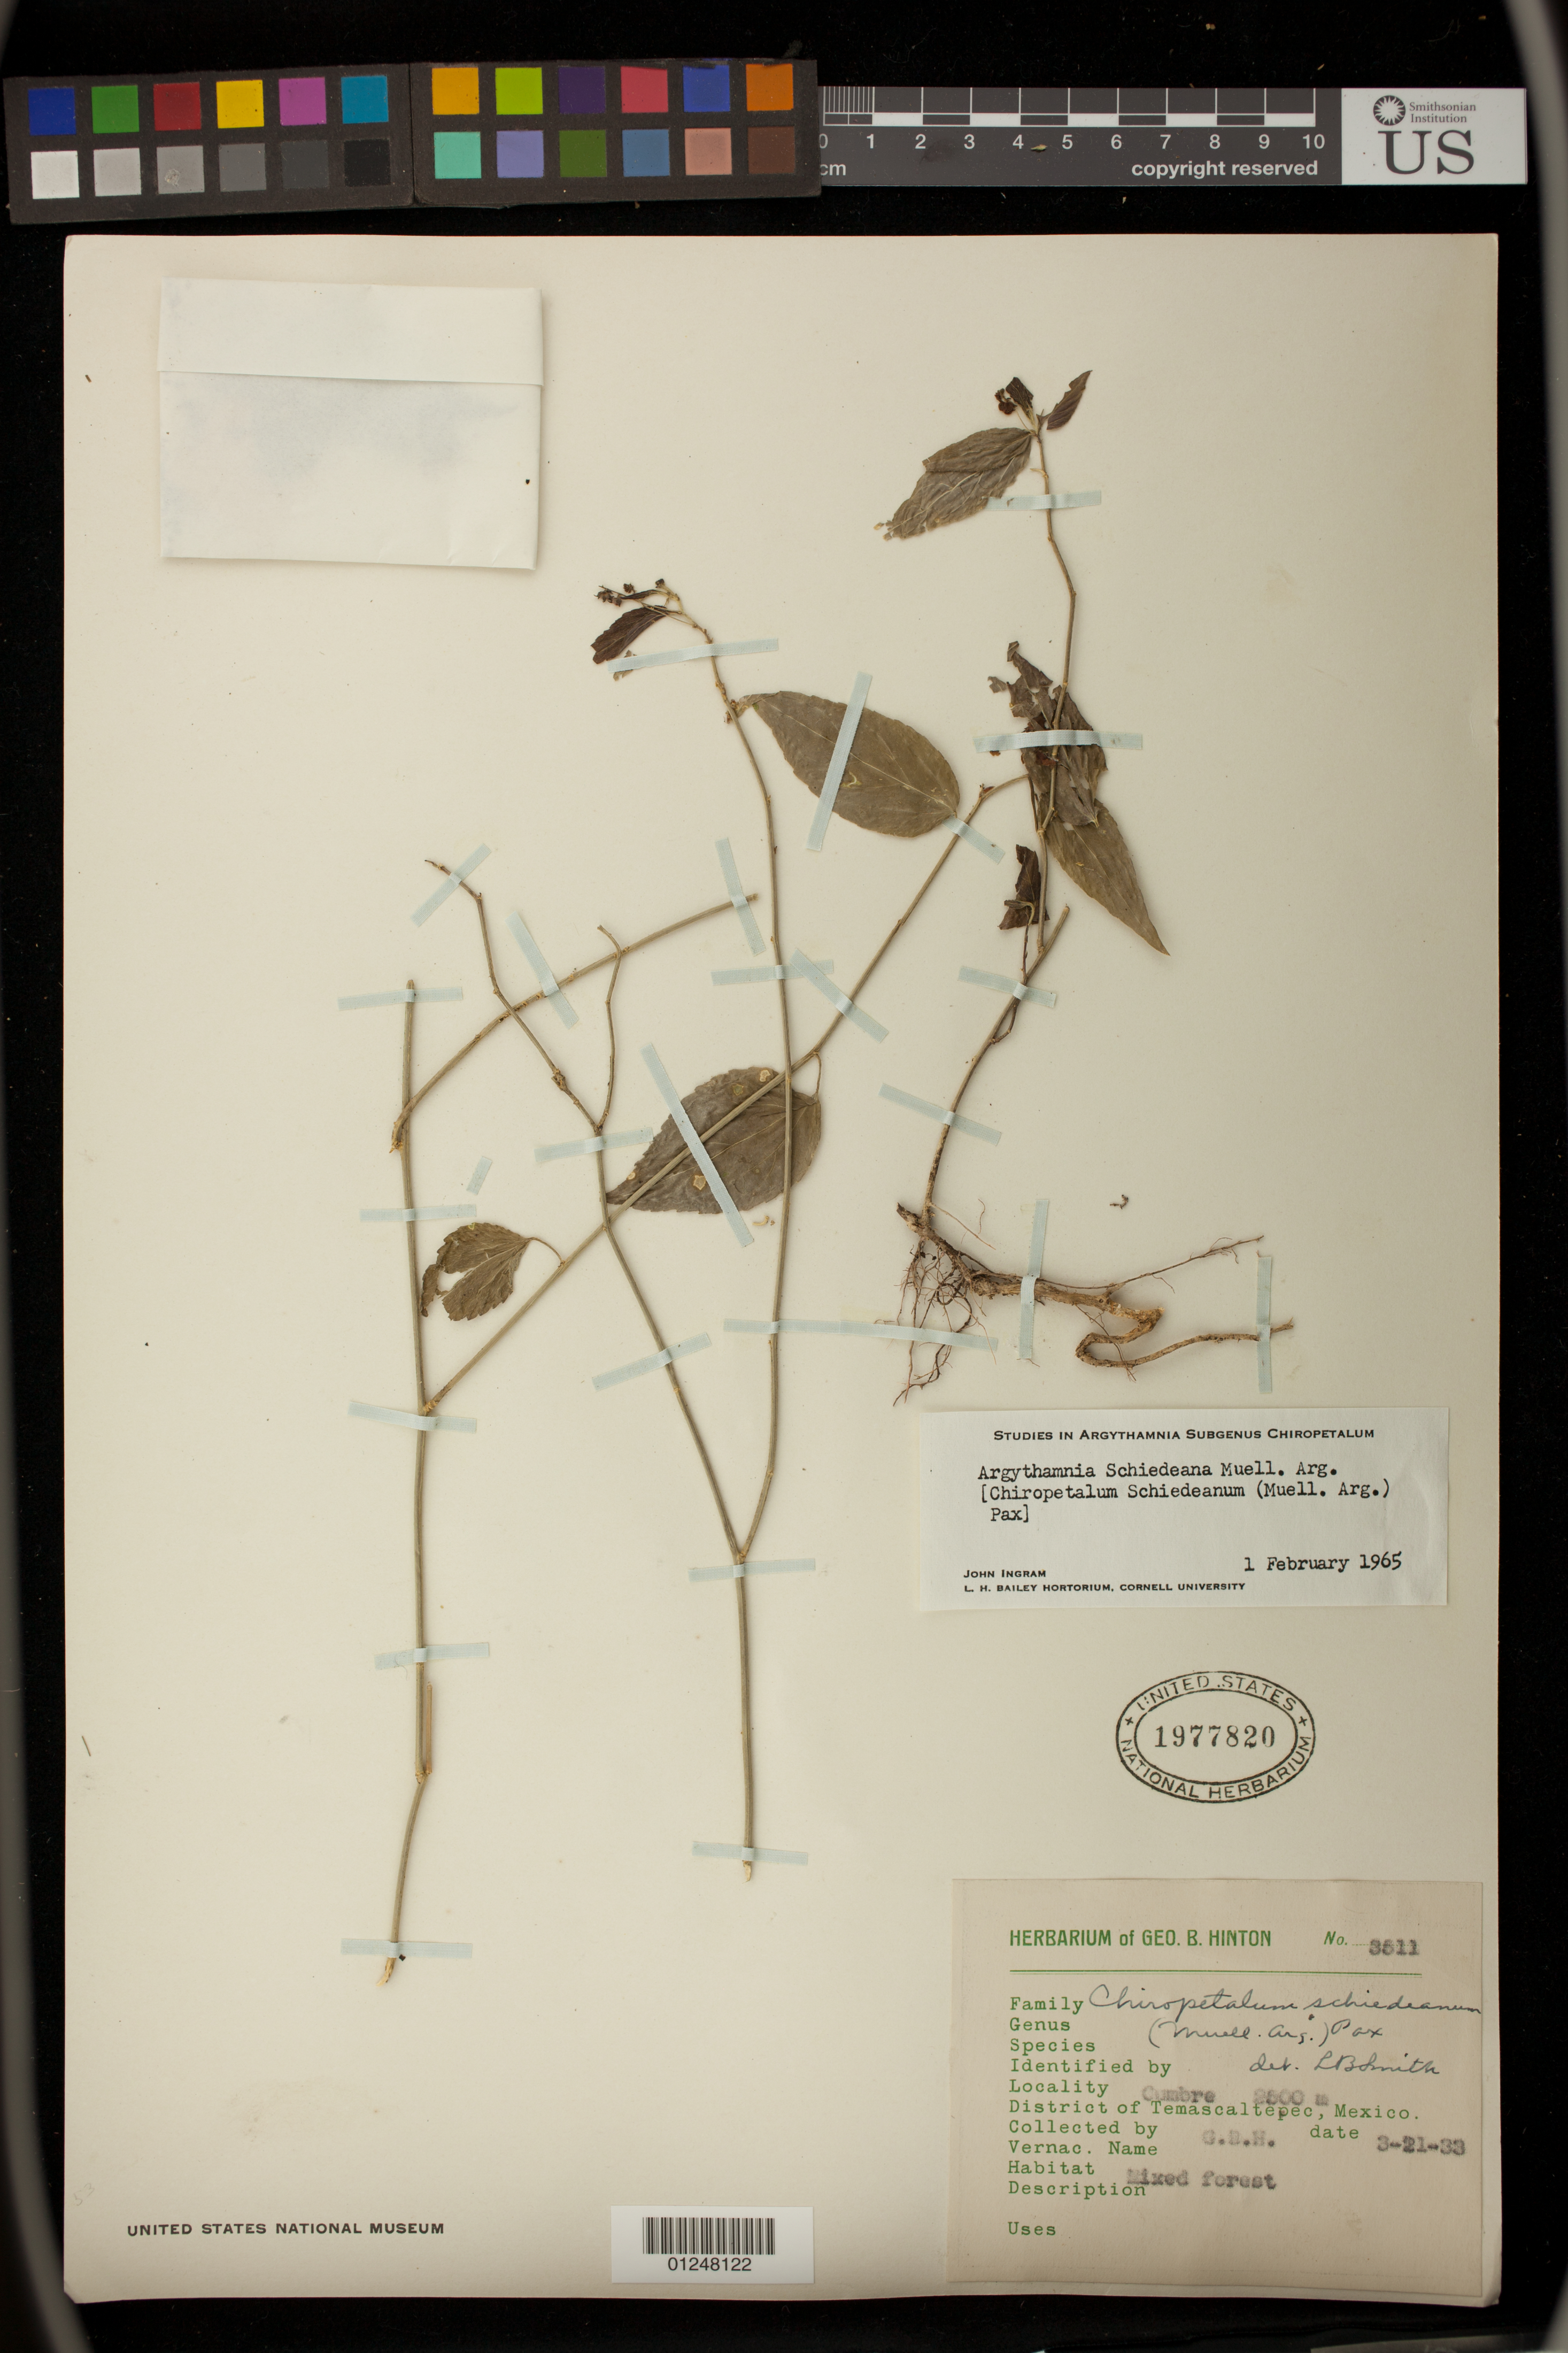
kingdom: Plantae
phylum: Tracheophyta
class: Magnoliopsida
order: Malpighiales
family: Euphorbiaceae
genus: Argythamnia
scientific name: Argythamnia schiedeana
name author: Müll. Arg.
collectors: G. B. Hinton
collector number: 3511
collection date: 1933-03-21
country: Mexico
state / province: México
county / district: Temascaltepec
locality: Cumbre.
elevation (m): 2500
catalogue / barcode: US 1977820